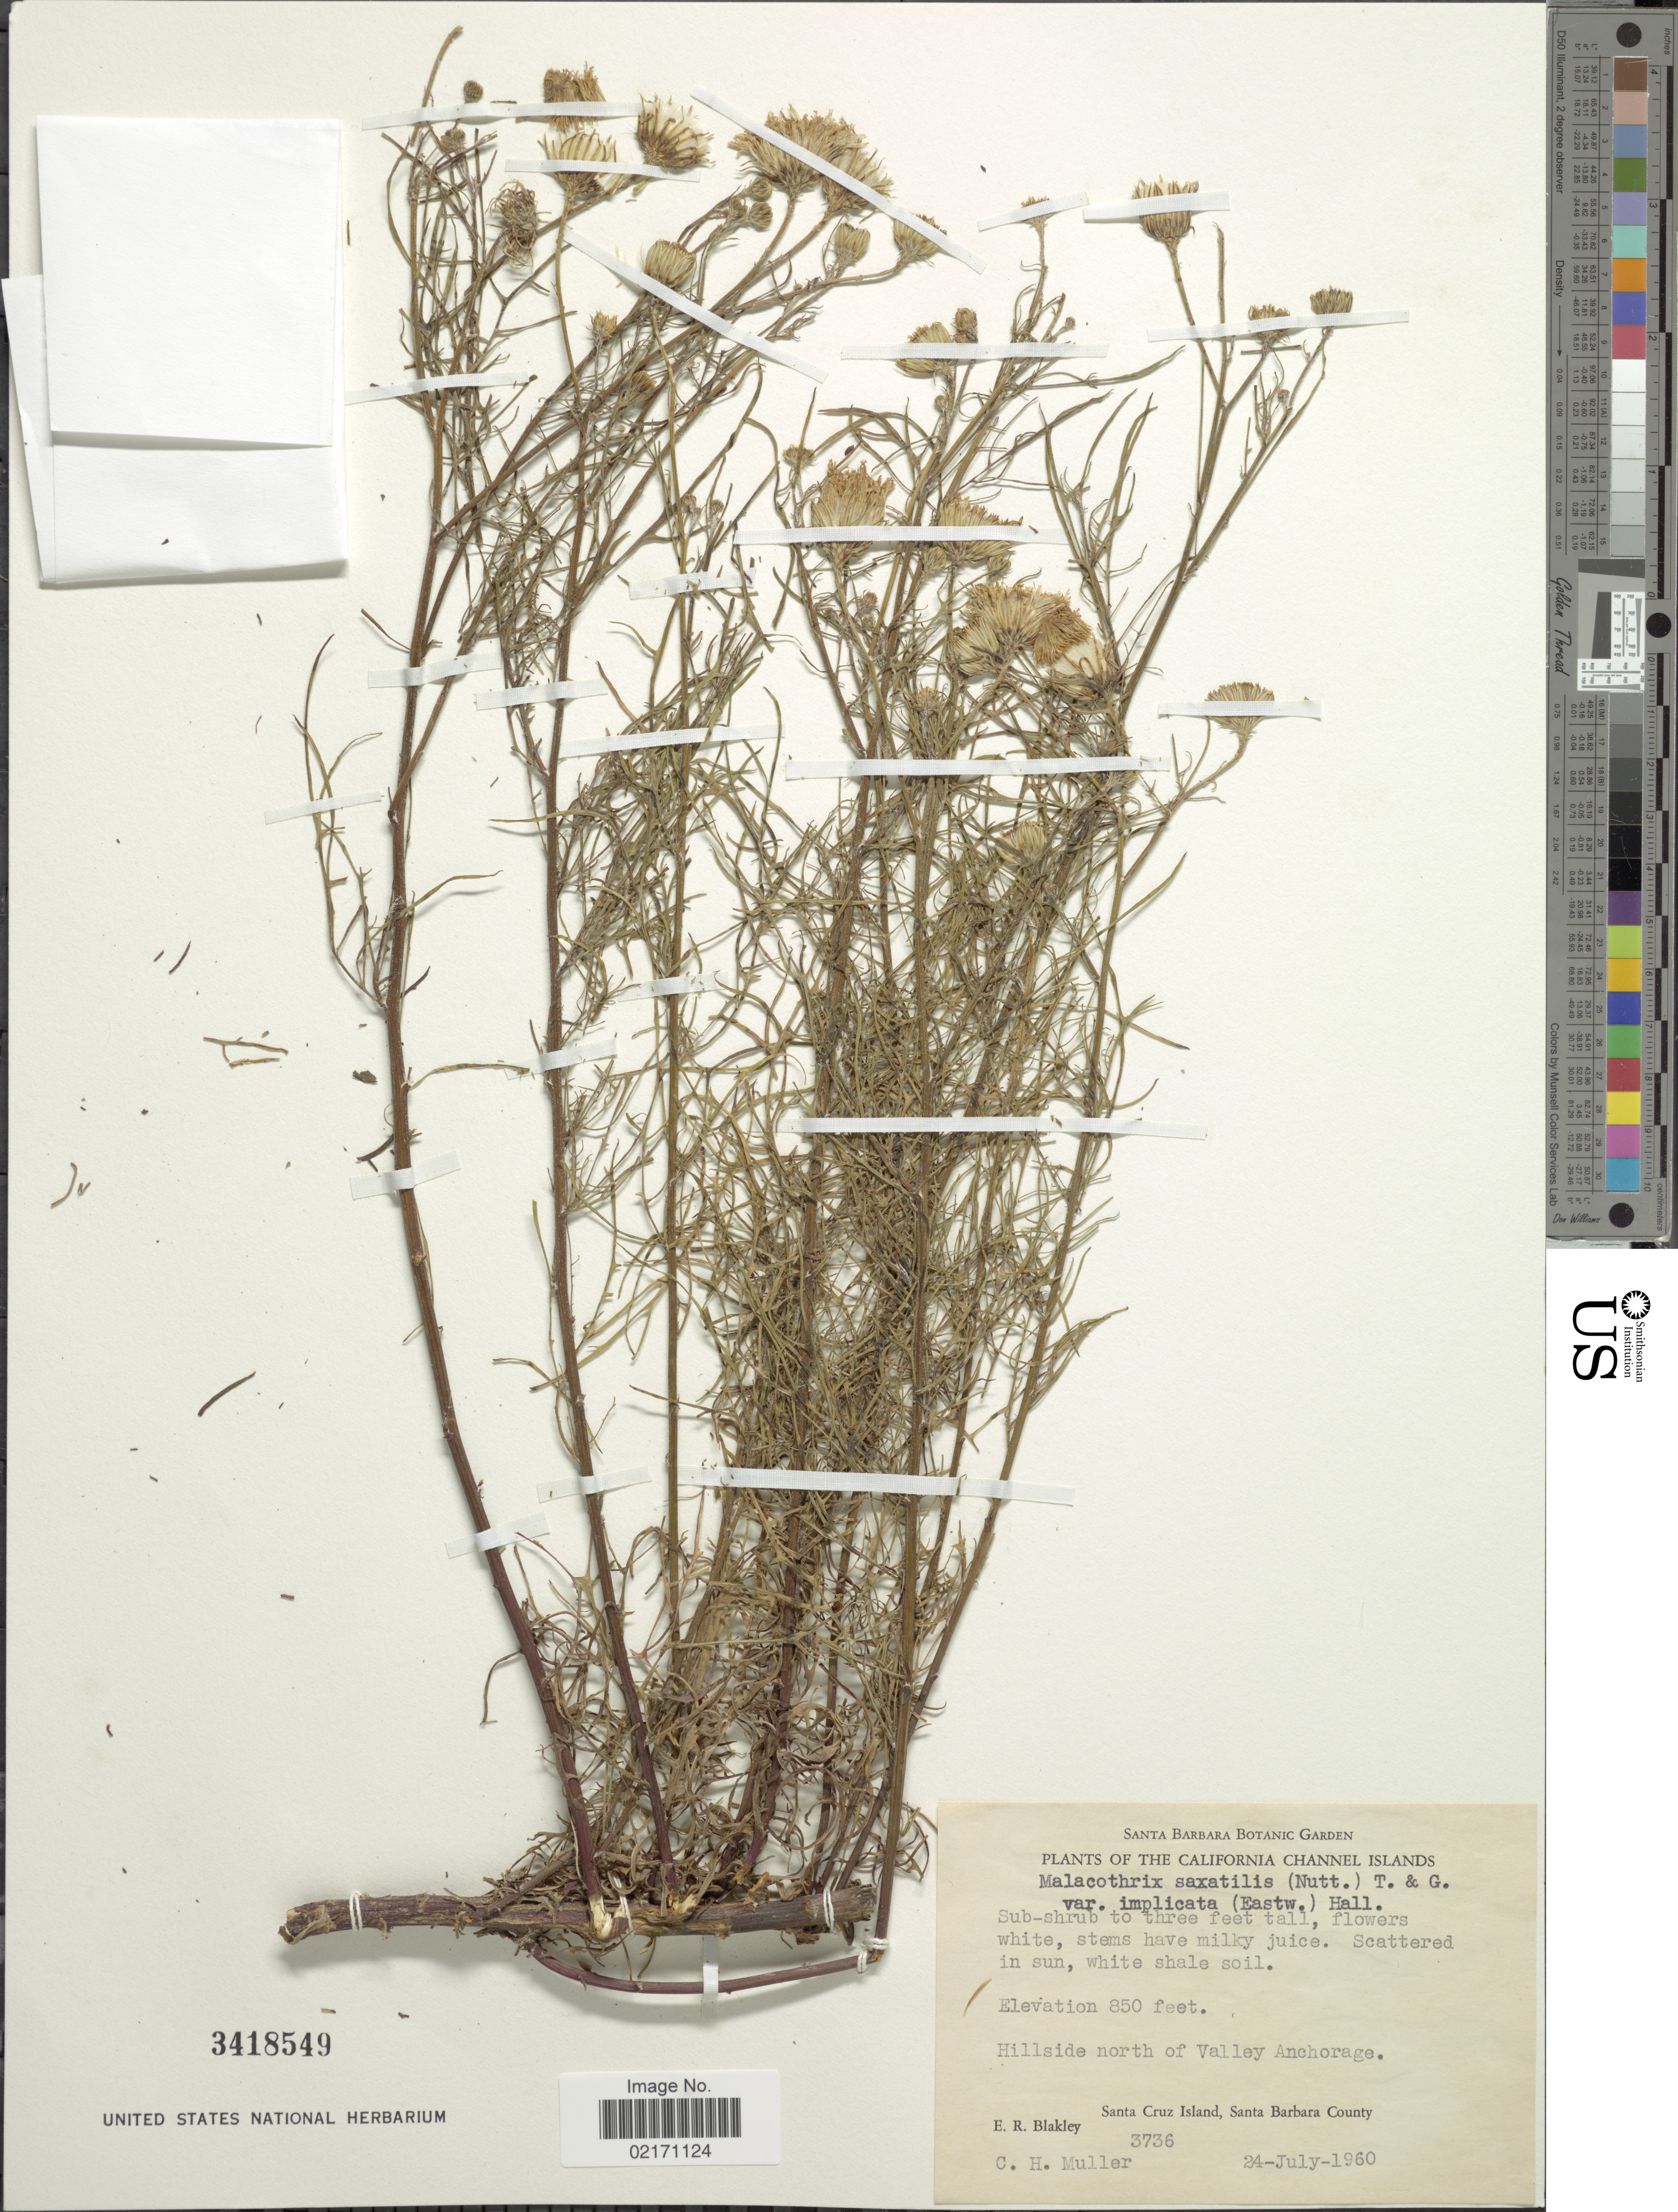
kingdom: Plantae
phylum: Tracheophyta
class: Magnoliopsida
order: Asterales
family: Asteraceae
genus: Malacothrix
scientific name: Malacothrix saxatilis var. implicata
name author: (Eastw.) H.M. Hall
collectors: E. R. Blakley & C. H. Mueller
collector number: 3736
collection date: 1960-07-24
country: United States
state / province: California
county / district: Santa Barbara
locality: California Channel Islands, north of Valley Anchorage, Santa Cruz Island, Santa Barbara County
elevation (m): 259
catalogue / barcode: US 3418549